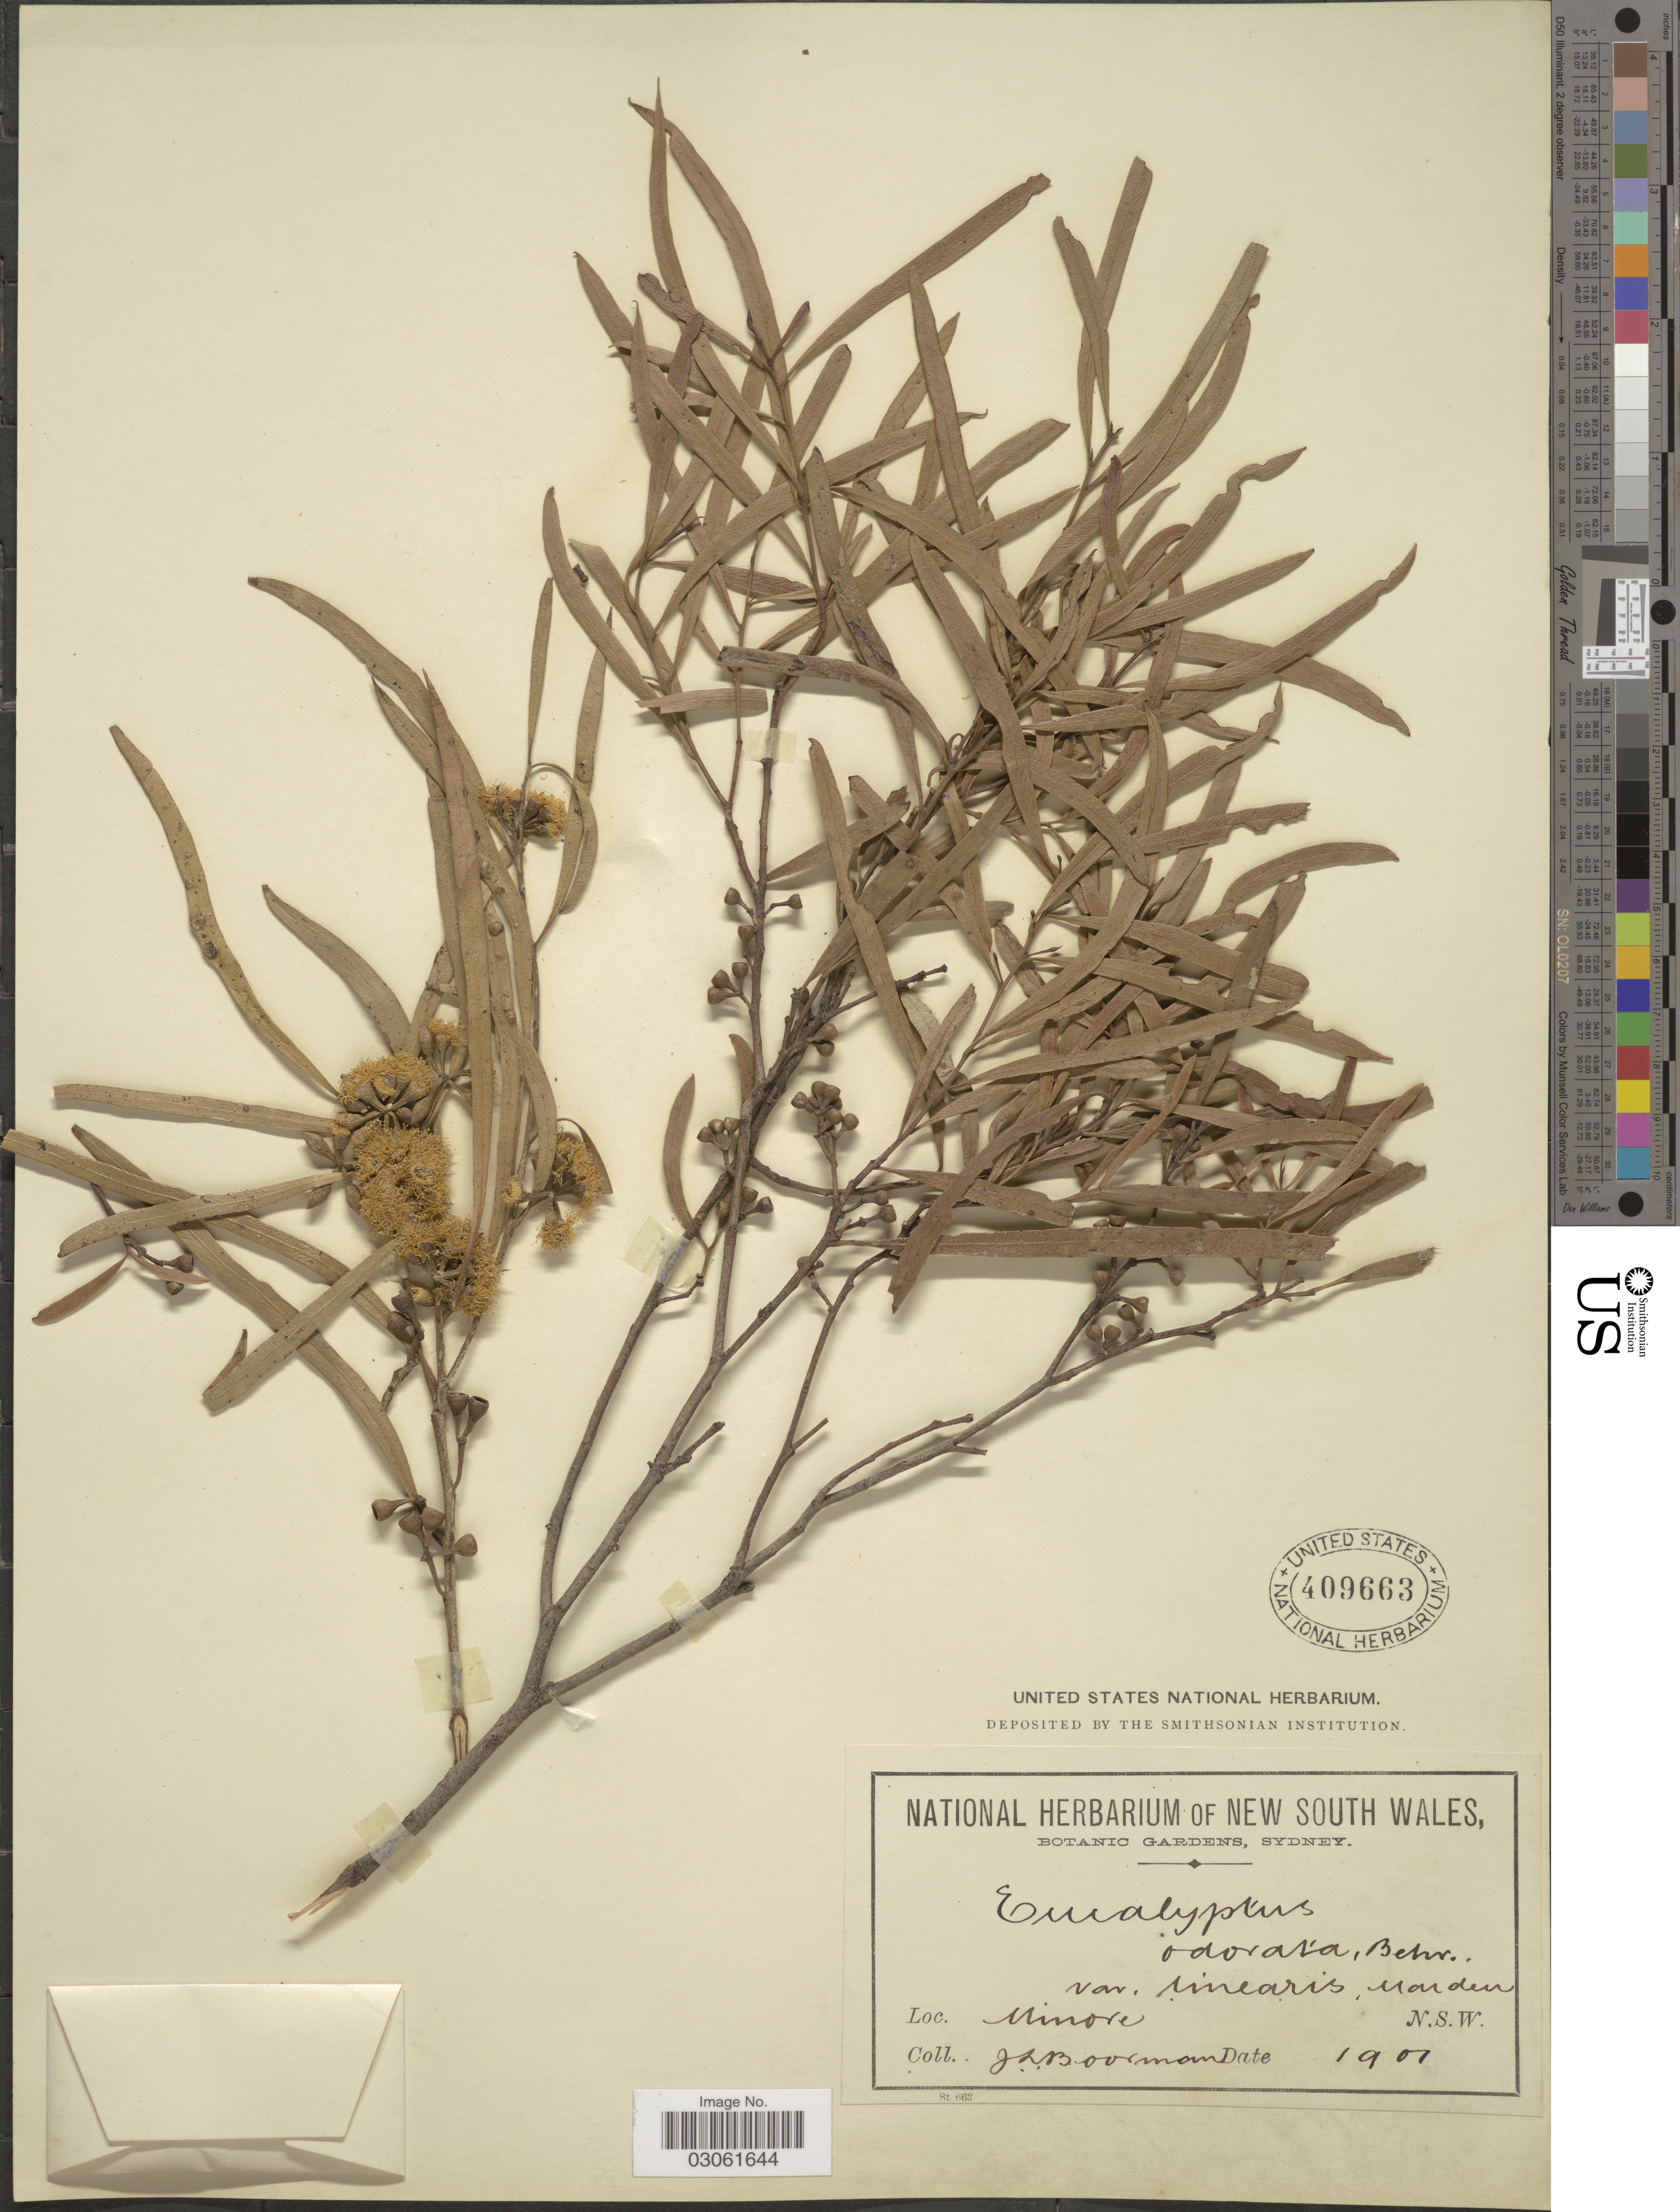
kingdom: Plantae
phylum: Tracheophyta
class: Magnoliopsida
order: Myrtales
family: Myrtaceae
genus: Eucalyptus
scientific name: Eucalyptus odorata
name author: Behr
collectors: J. Boorman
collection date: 1901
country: Australia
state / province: New South Wales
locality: Minore.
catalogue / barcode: US 409663